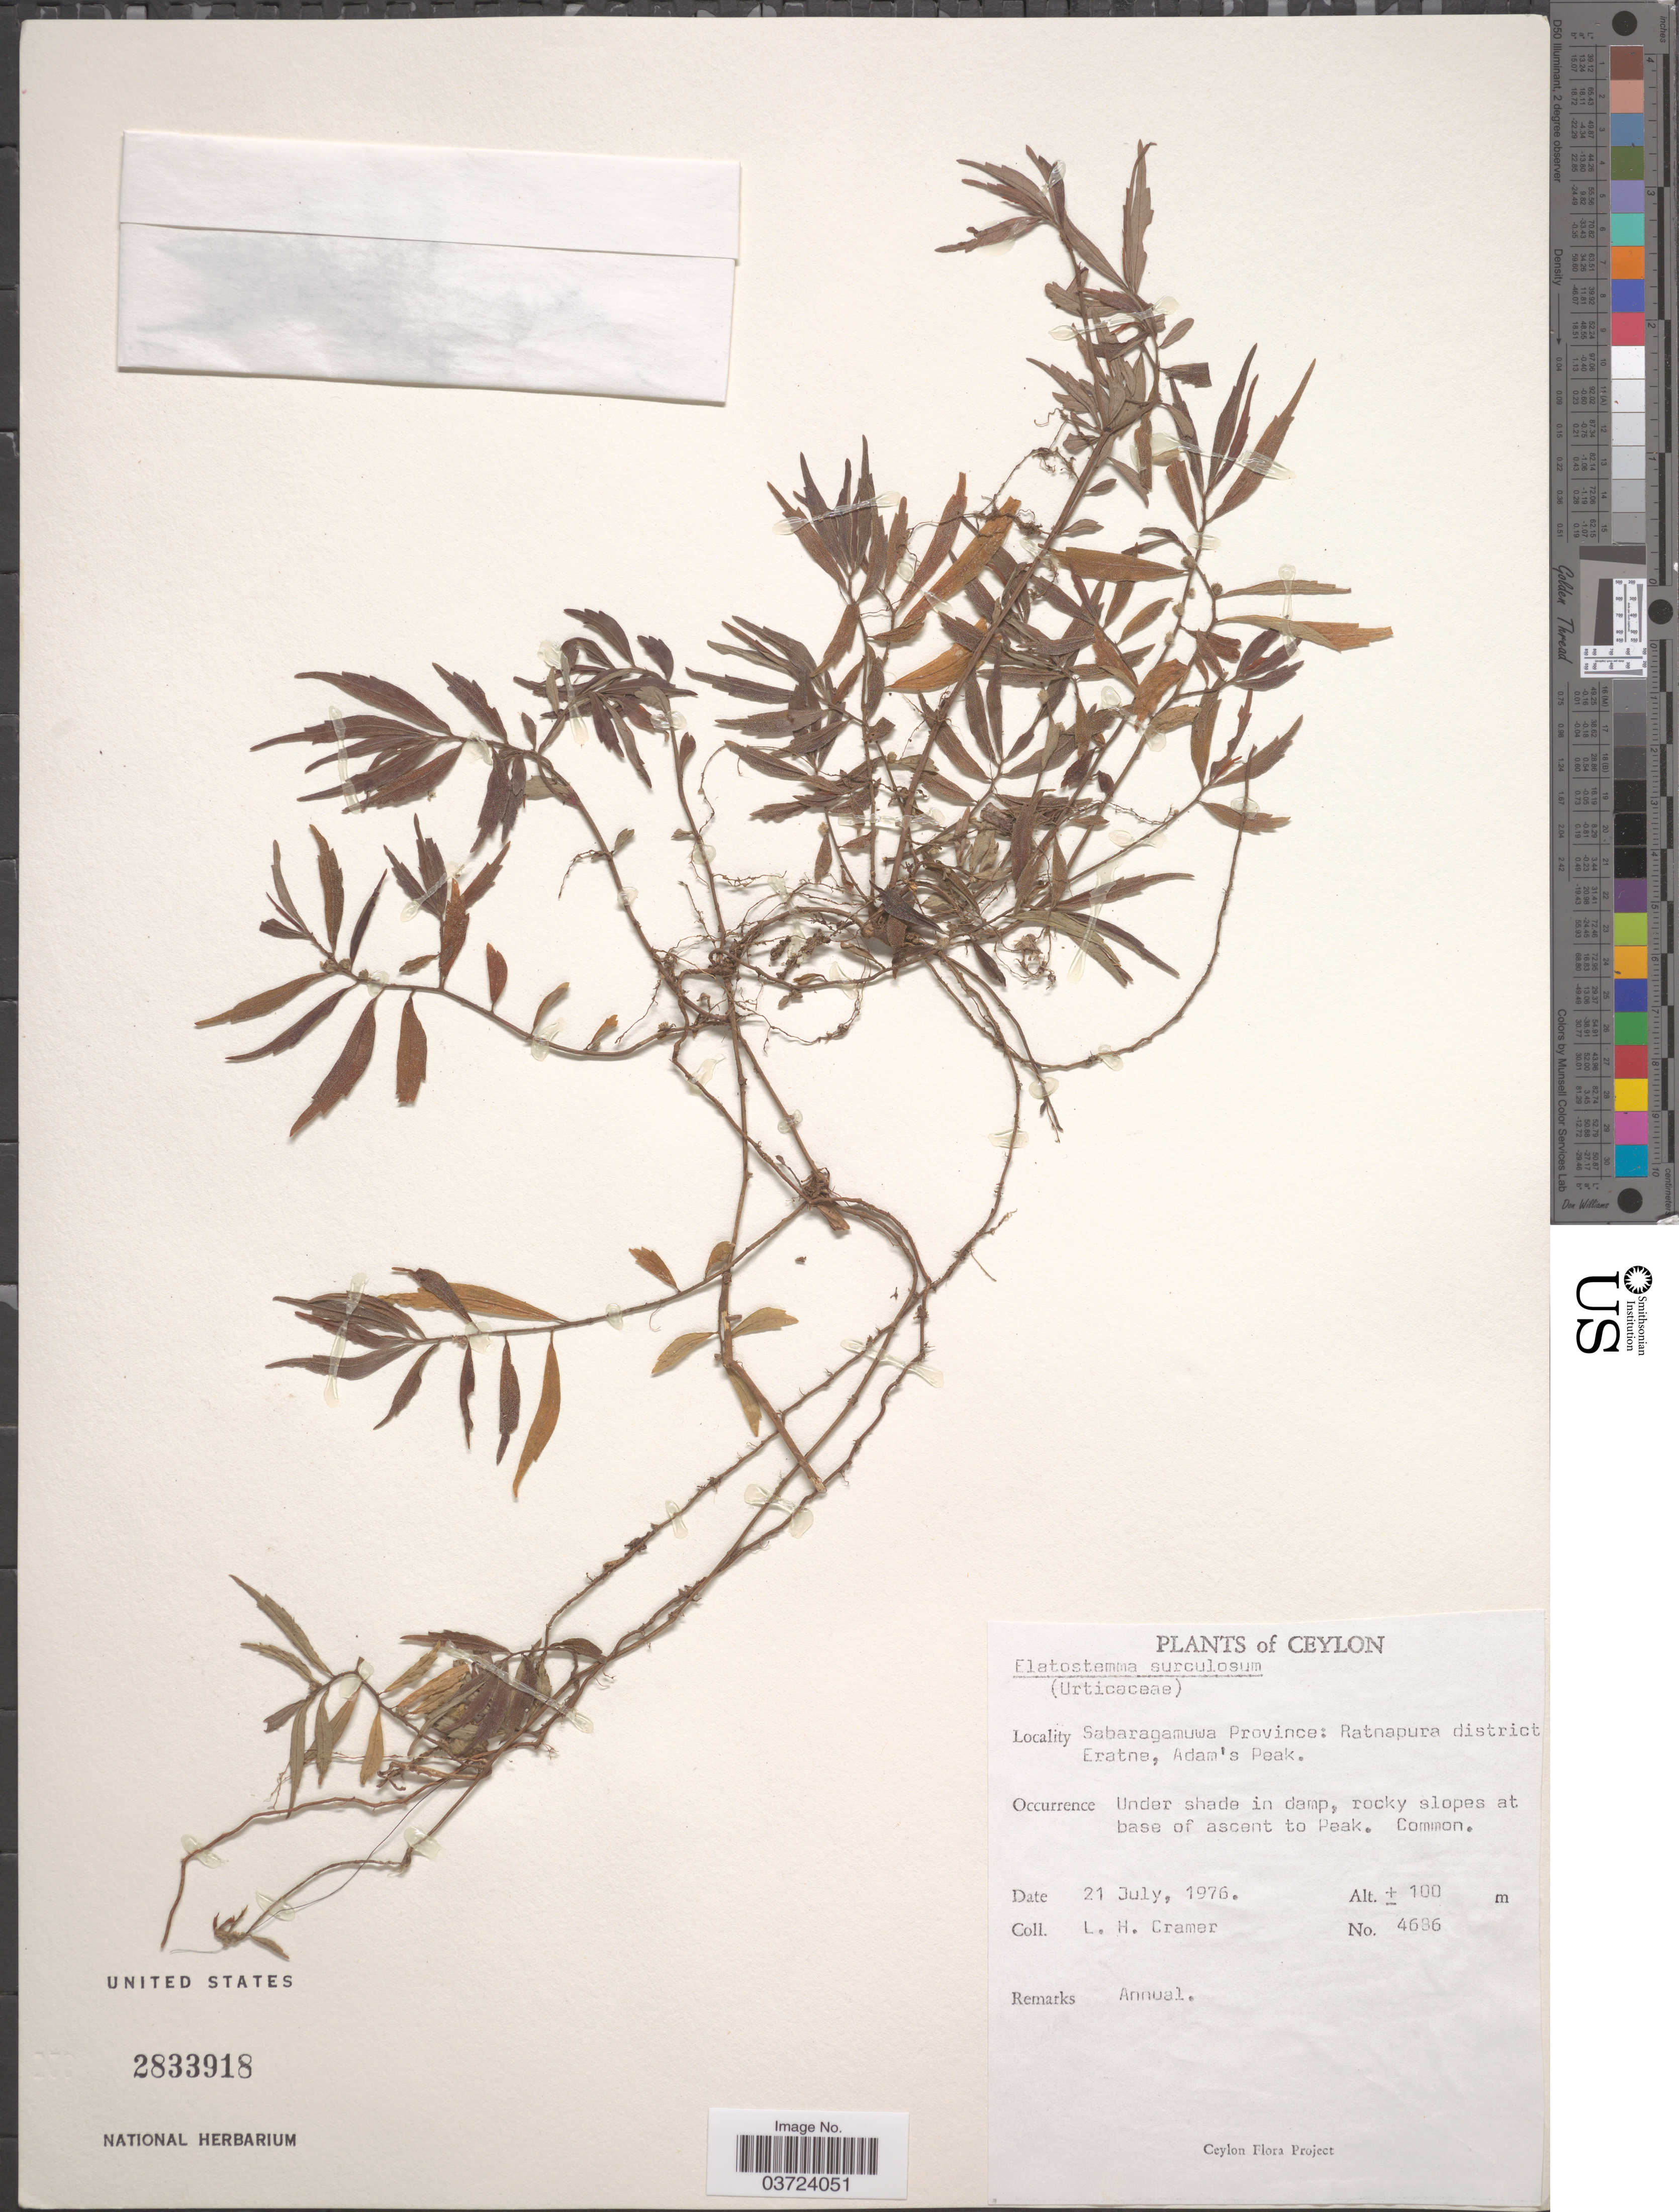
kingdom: Plantae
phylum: Tracheophyta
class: Magnoliopsida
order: Rosales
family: Urticaceae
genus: Elatostema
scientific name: Elatostema surculosum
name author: Wight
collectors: L. H. Cramer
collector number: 4686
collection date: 1976-07-21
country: Sri Lanka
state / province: Sabaragamuwa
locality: Ceylon. Ratnapura District: Eratne, Adam's Peak.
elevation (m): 100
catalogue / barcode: US 2833918